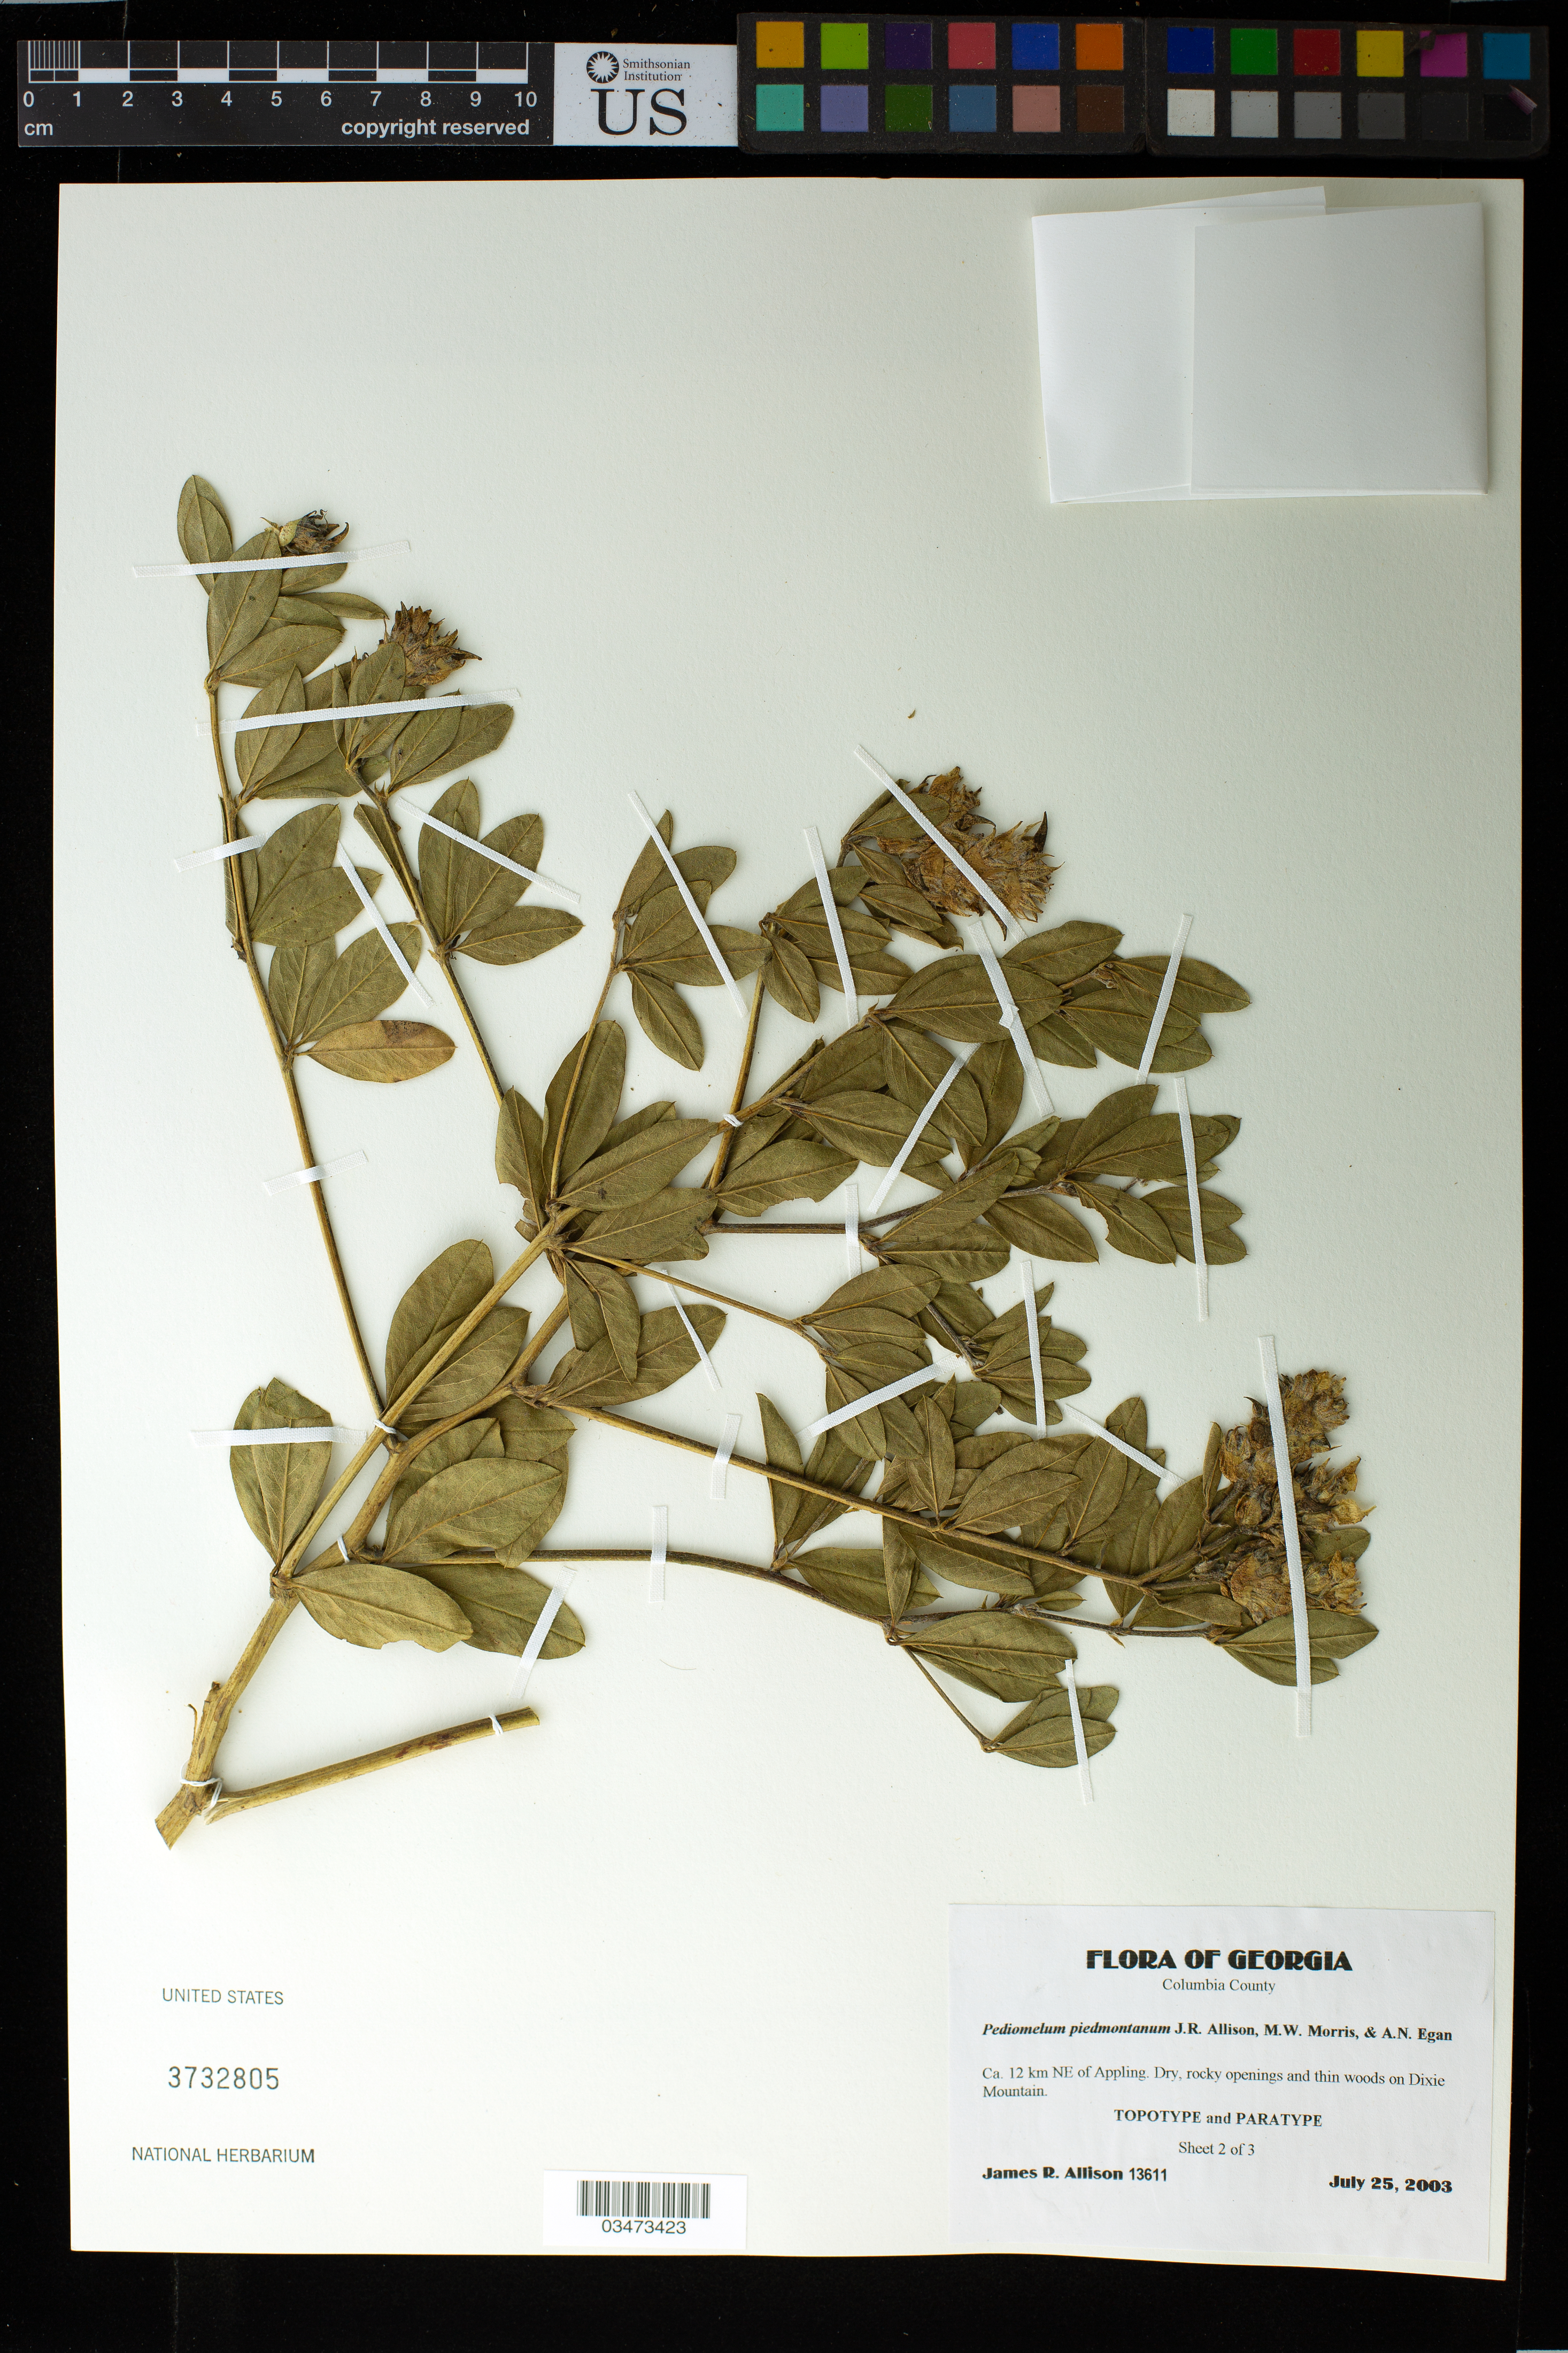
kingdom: Plantae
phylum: Tracheophyta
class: Magnoliopsida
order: Fabales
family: Fabaceae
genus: Pediomelum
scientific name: Pediomelum piedmontanum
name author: J.R. Allison et al.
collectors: J. R. Allison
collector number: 13611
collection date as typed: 25 Jul 2003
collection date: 2003-07-25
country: United States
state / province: Georgia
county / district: Columbia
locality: Ca. 12 km NE of Appling. Dry, rocky openings and thing woods on Dixie Mountain.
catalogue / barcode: US 3732805